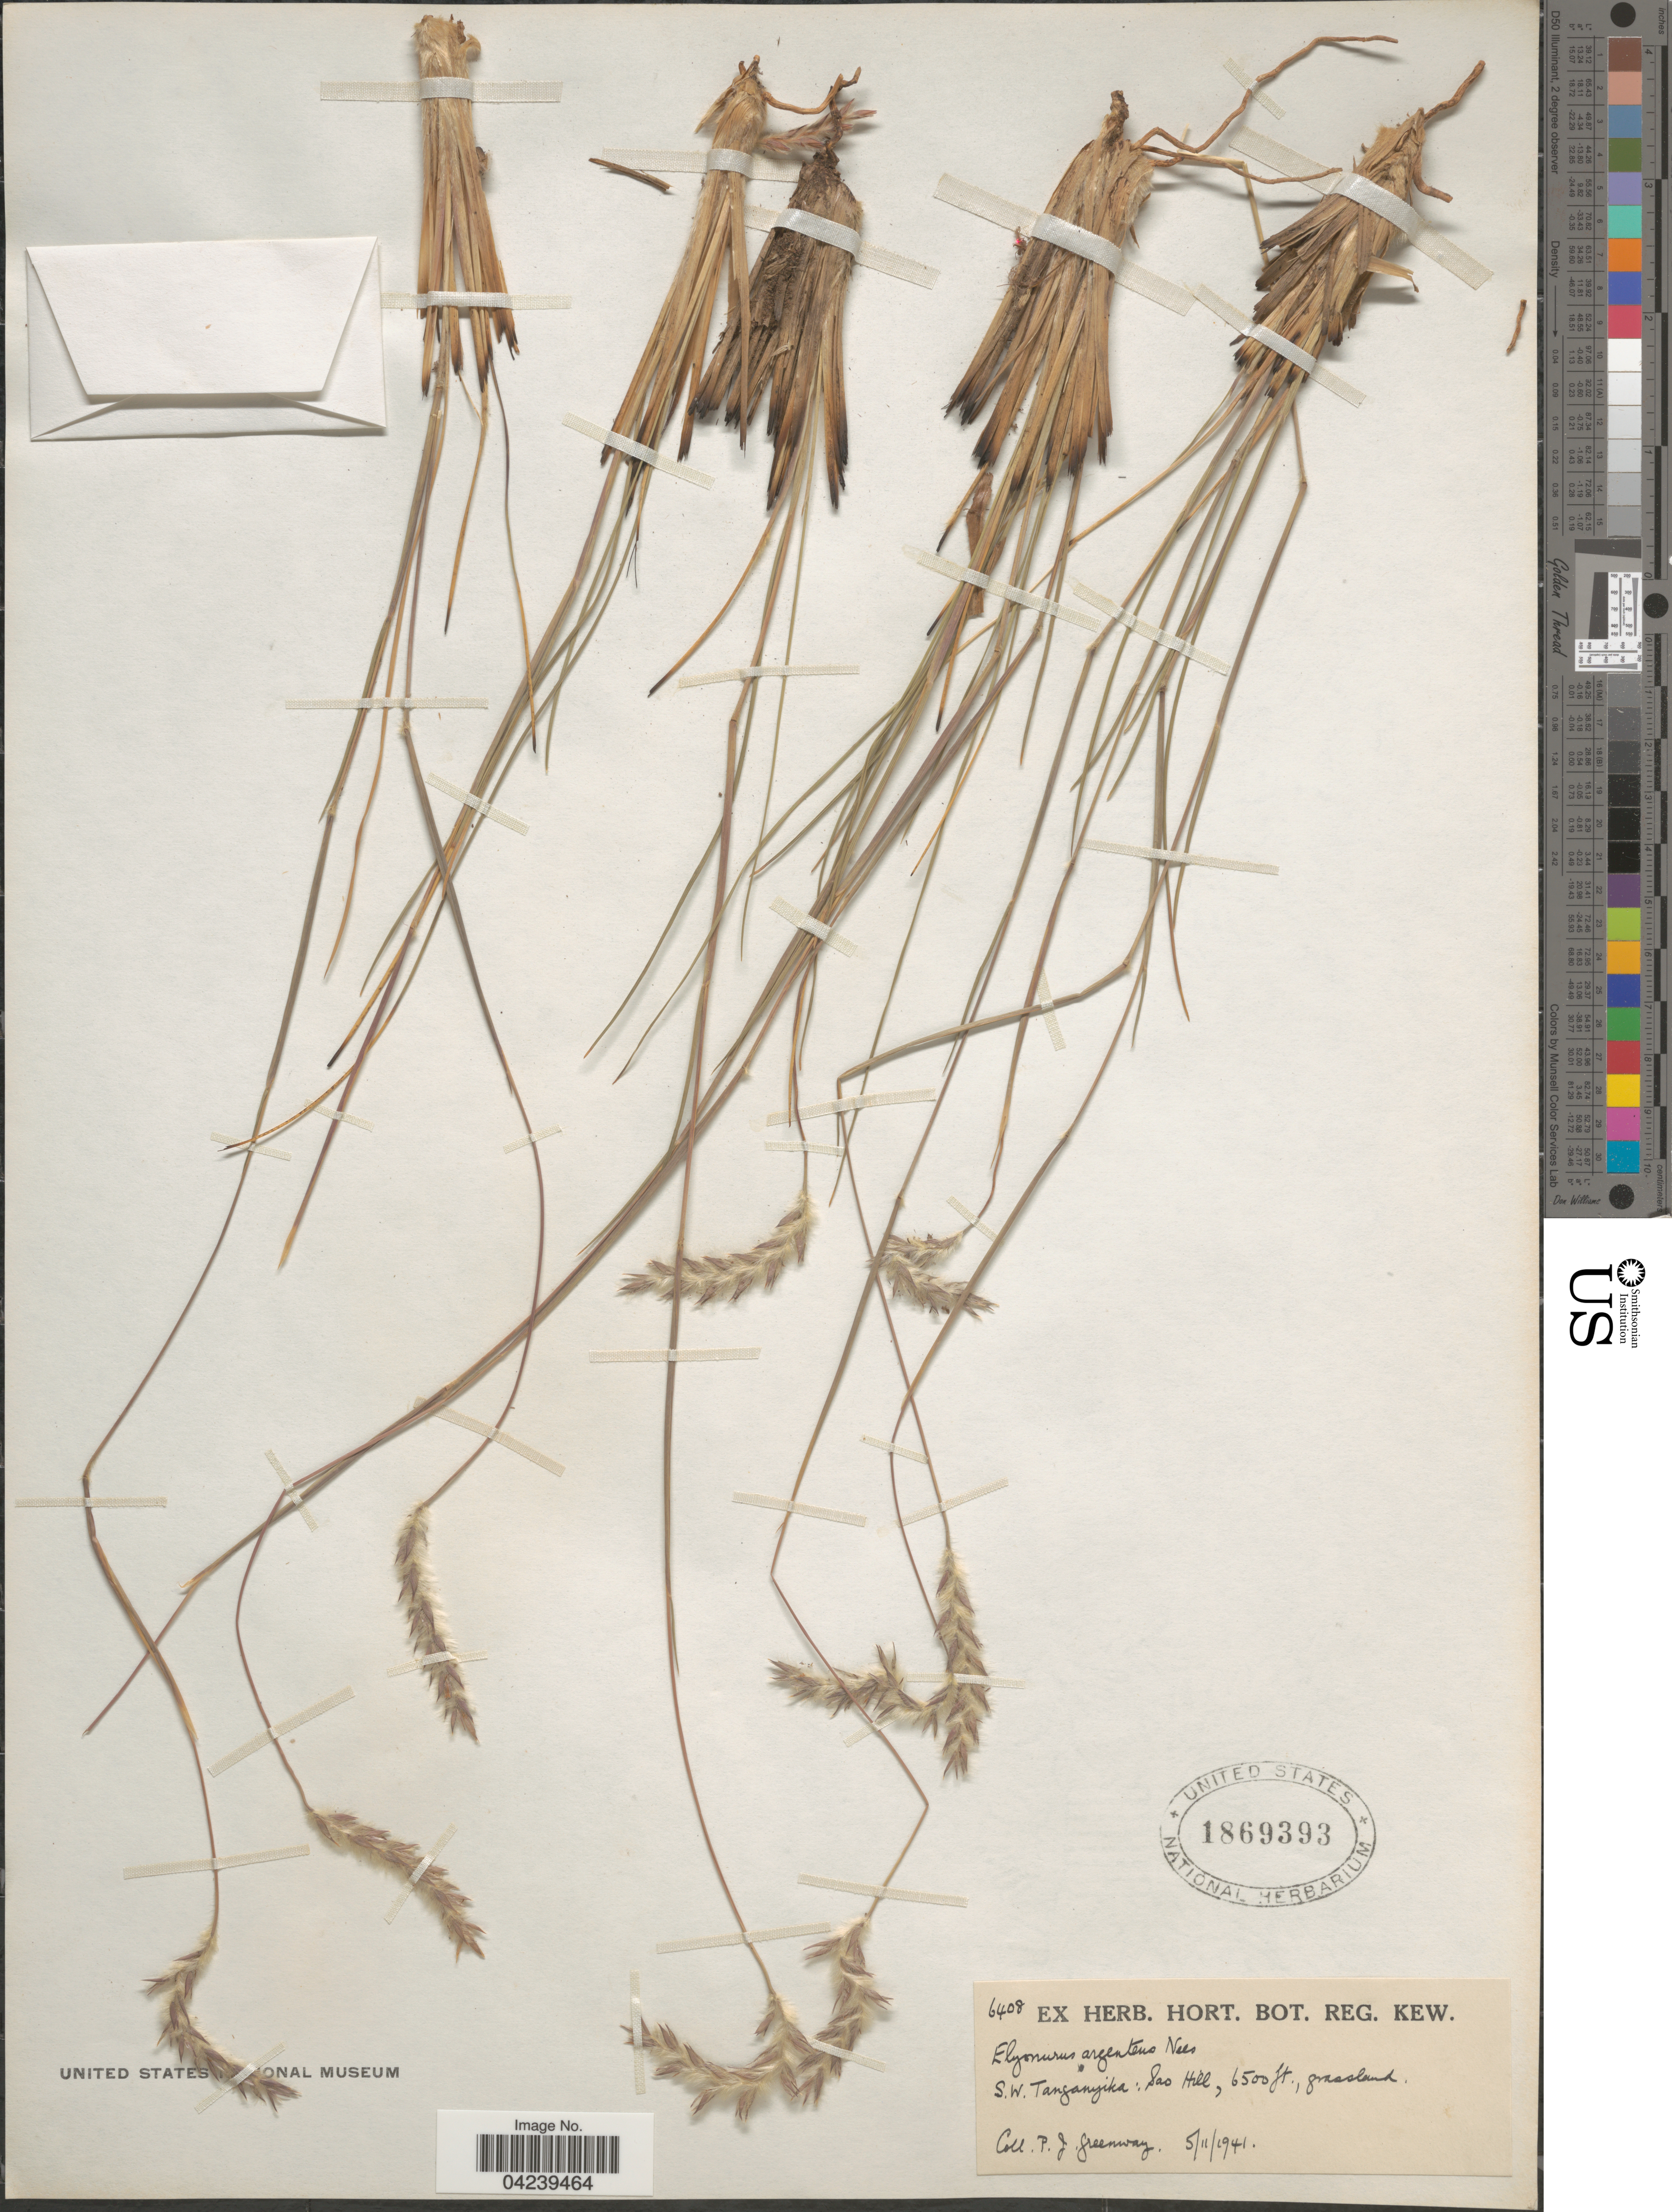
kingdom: Plantae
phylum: Tracheophyta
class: Liliopsida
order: Poales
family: Poaceae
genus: Elionurus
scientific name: Elionurus muticus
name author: (Spreng.) Kuntze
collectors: P. J. Greenway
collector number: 6408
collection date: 1941-11-05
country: Tanzania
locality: S.W. Tanganyika: Sao Hill.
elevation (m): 1981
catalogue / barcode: US 1869393